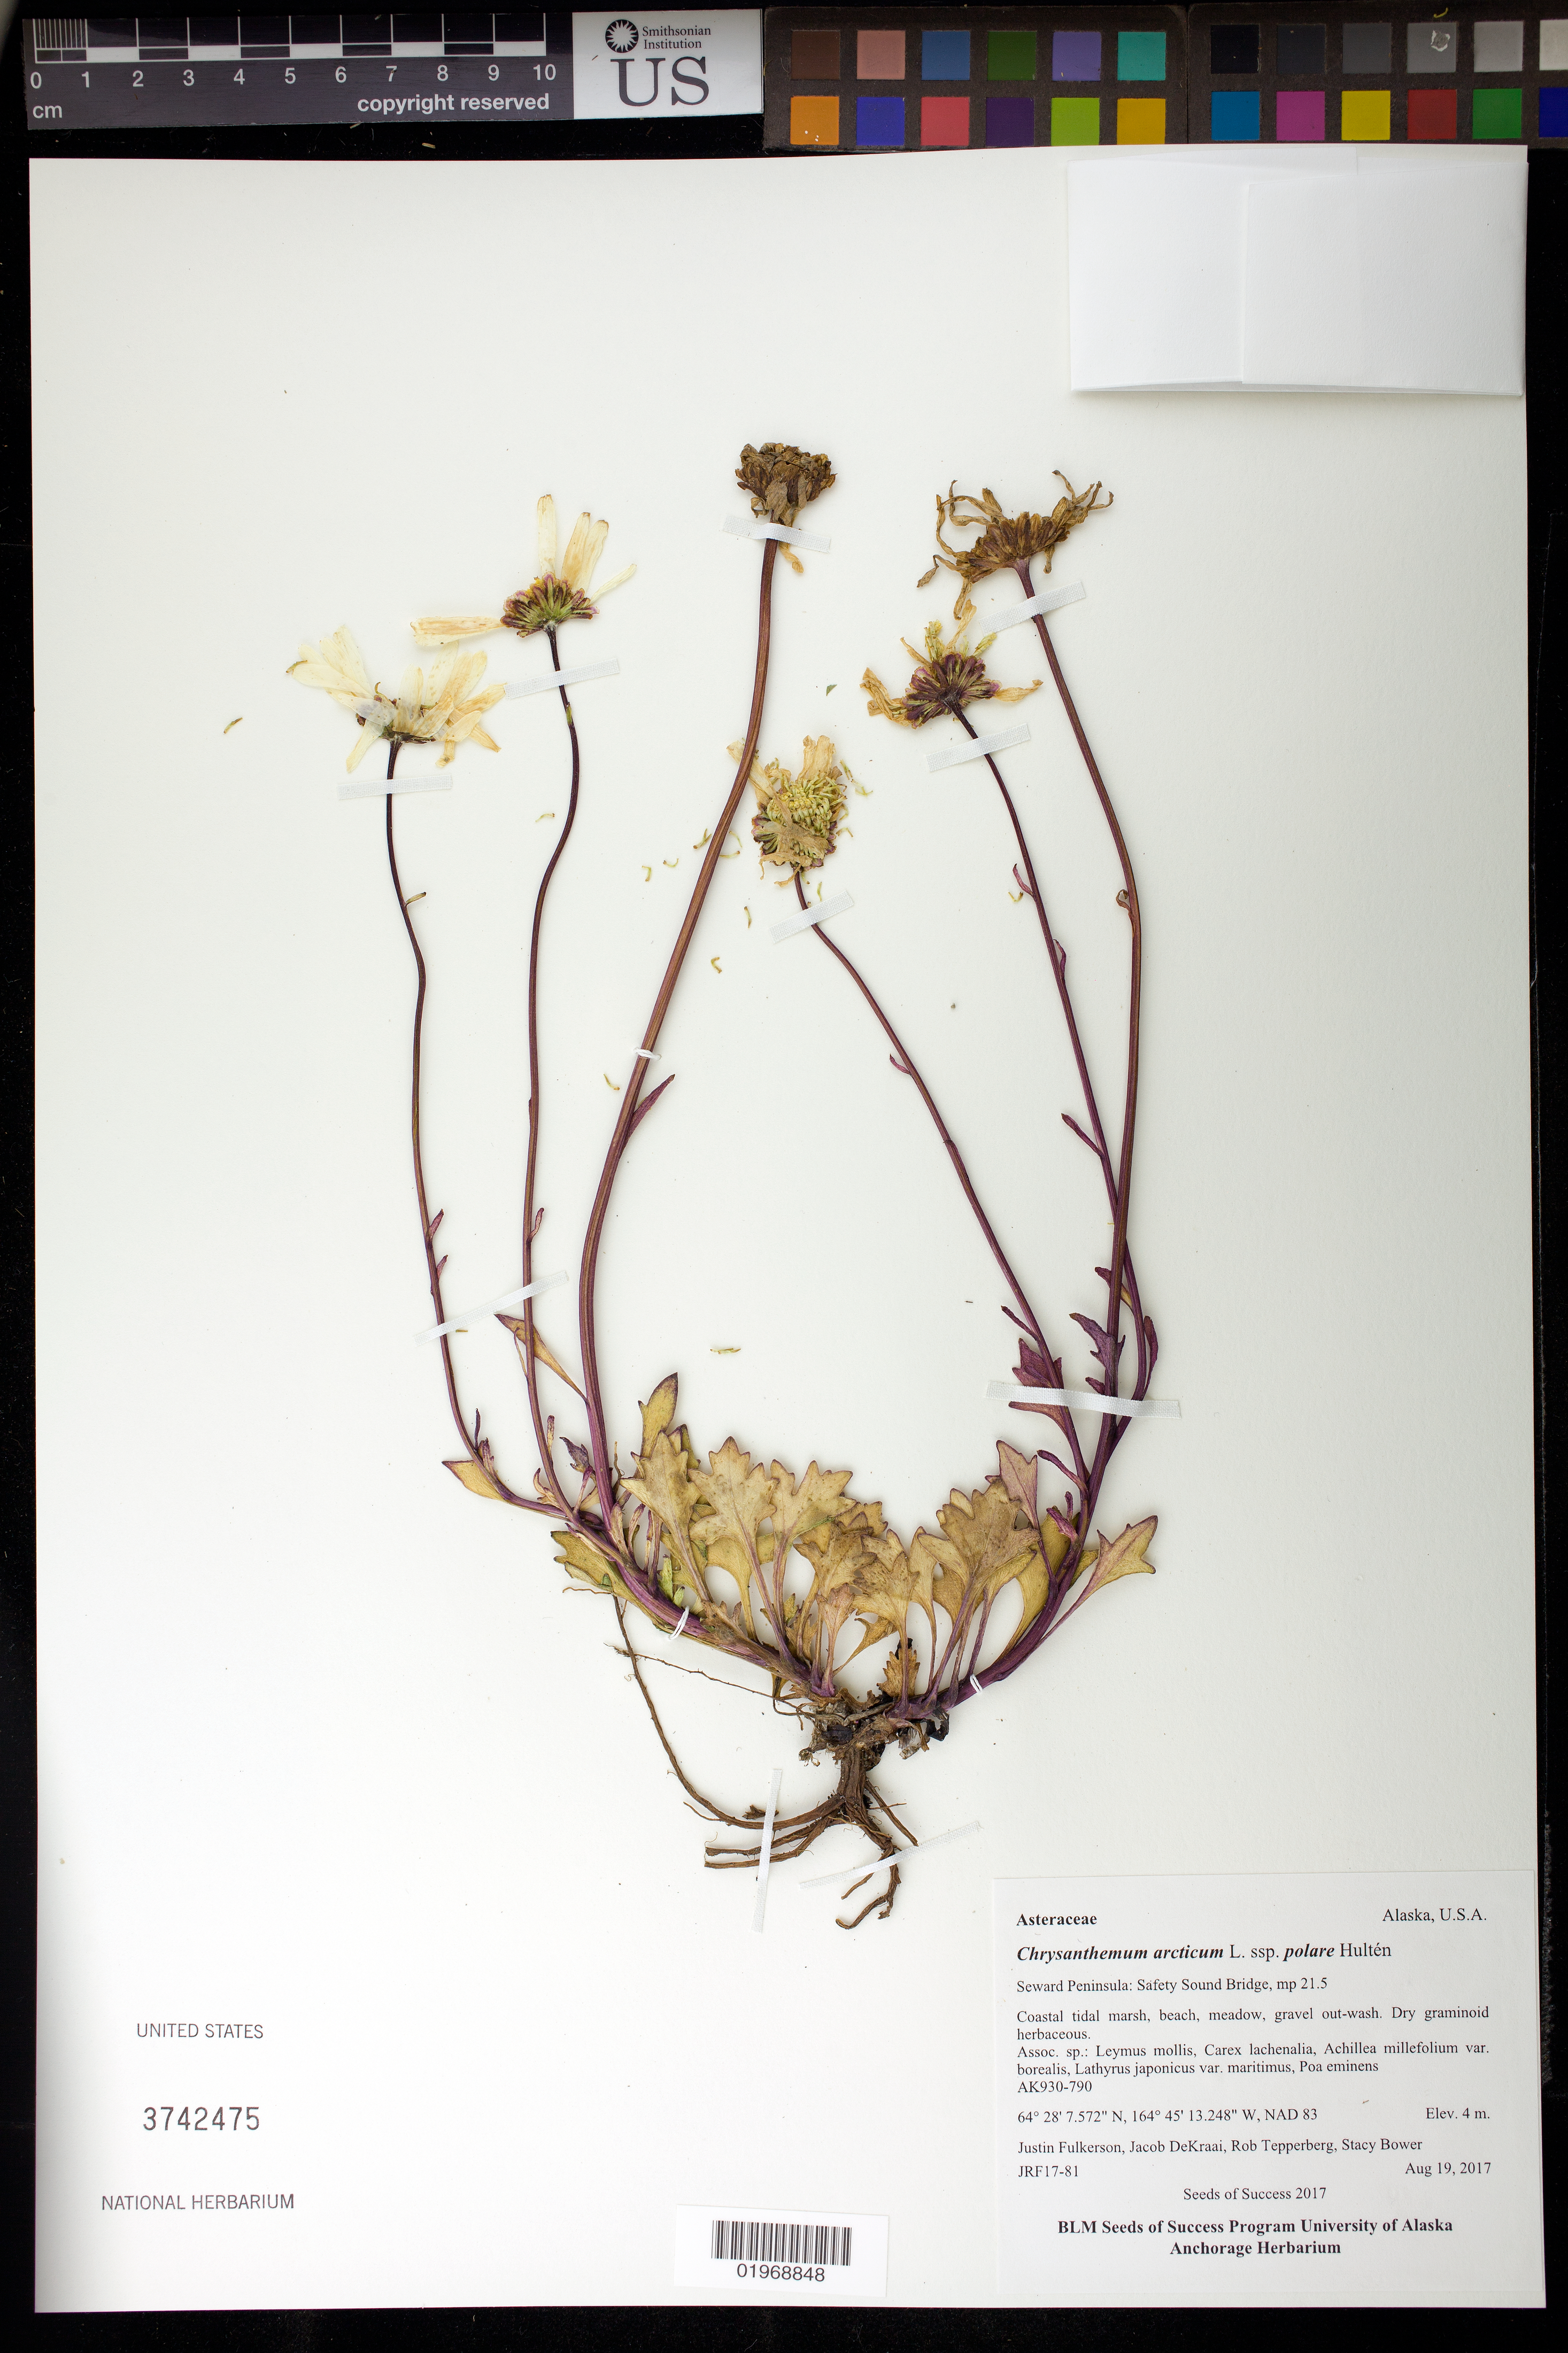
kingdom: Plantae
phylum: Tracheophyta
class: Magnoliopsida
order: Asterales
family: Asteraceae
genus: Chrysanthemum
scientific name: Chrysanthemum arcticum subsp. polare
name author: Hultén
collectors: J. Fulkerson, J. DeKraai, R. Tepperberg & S. Bower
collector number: JRF17-81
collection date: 2017-08-19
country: United States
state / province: Alaska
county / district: Nome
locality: Seward Peninsula, Safety Sound Bridge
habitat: Coastal trail marsh, beach, meadow, gravel out-wash.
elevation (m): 1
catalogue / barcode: US 3742475